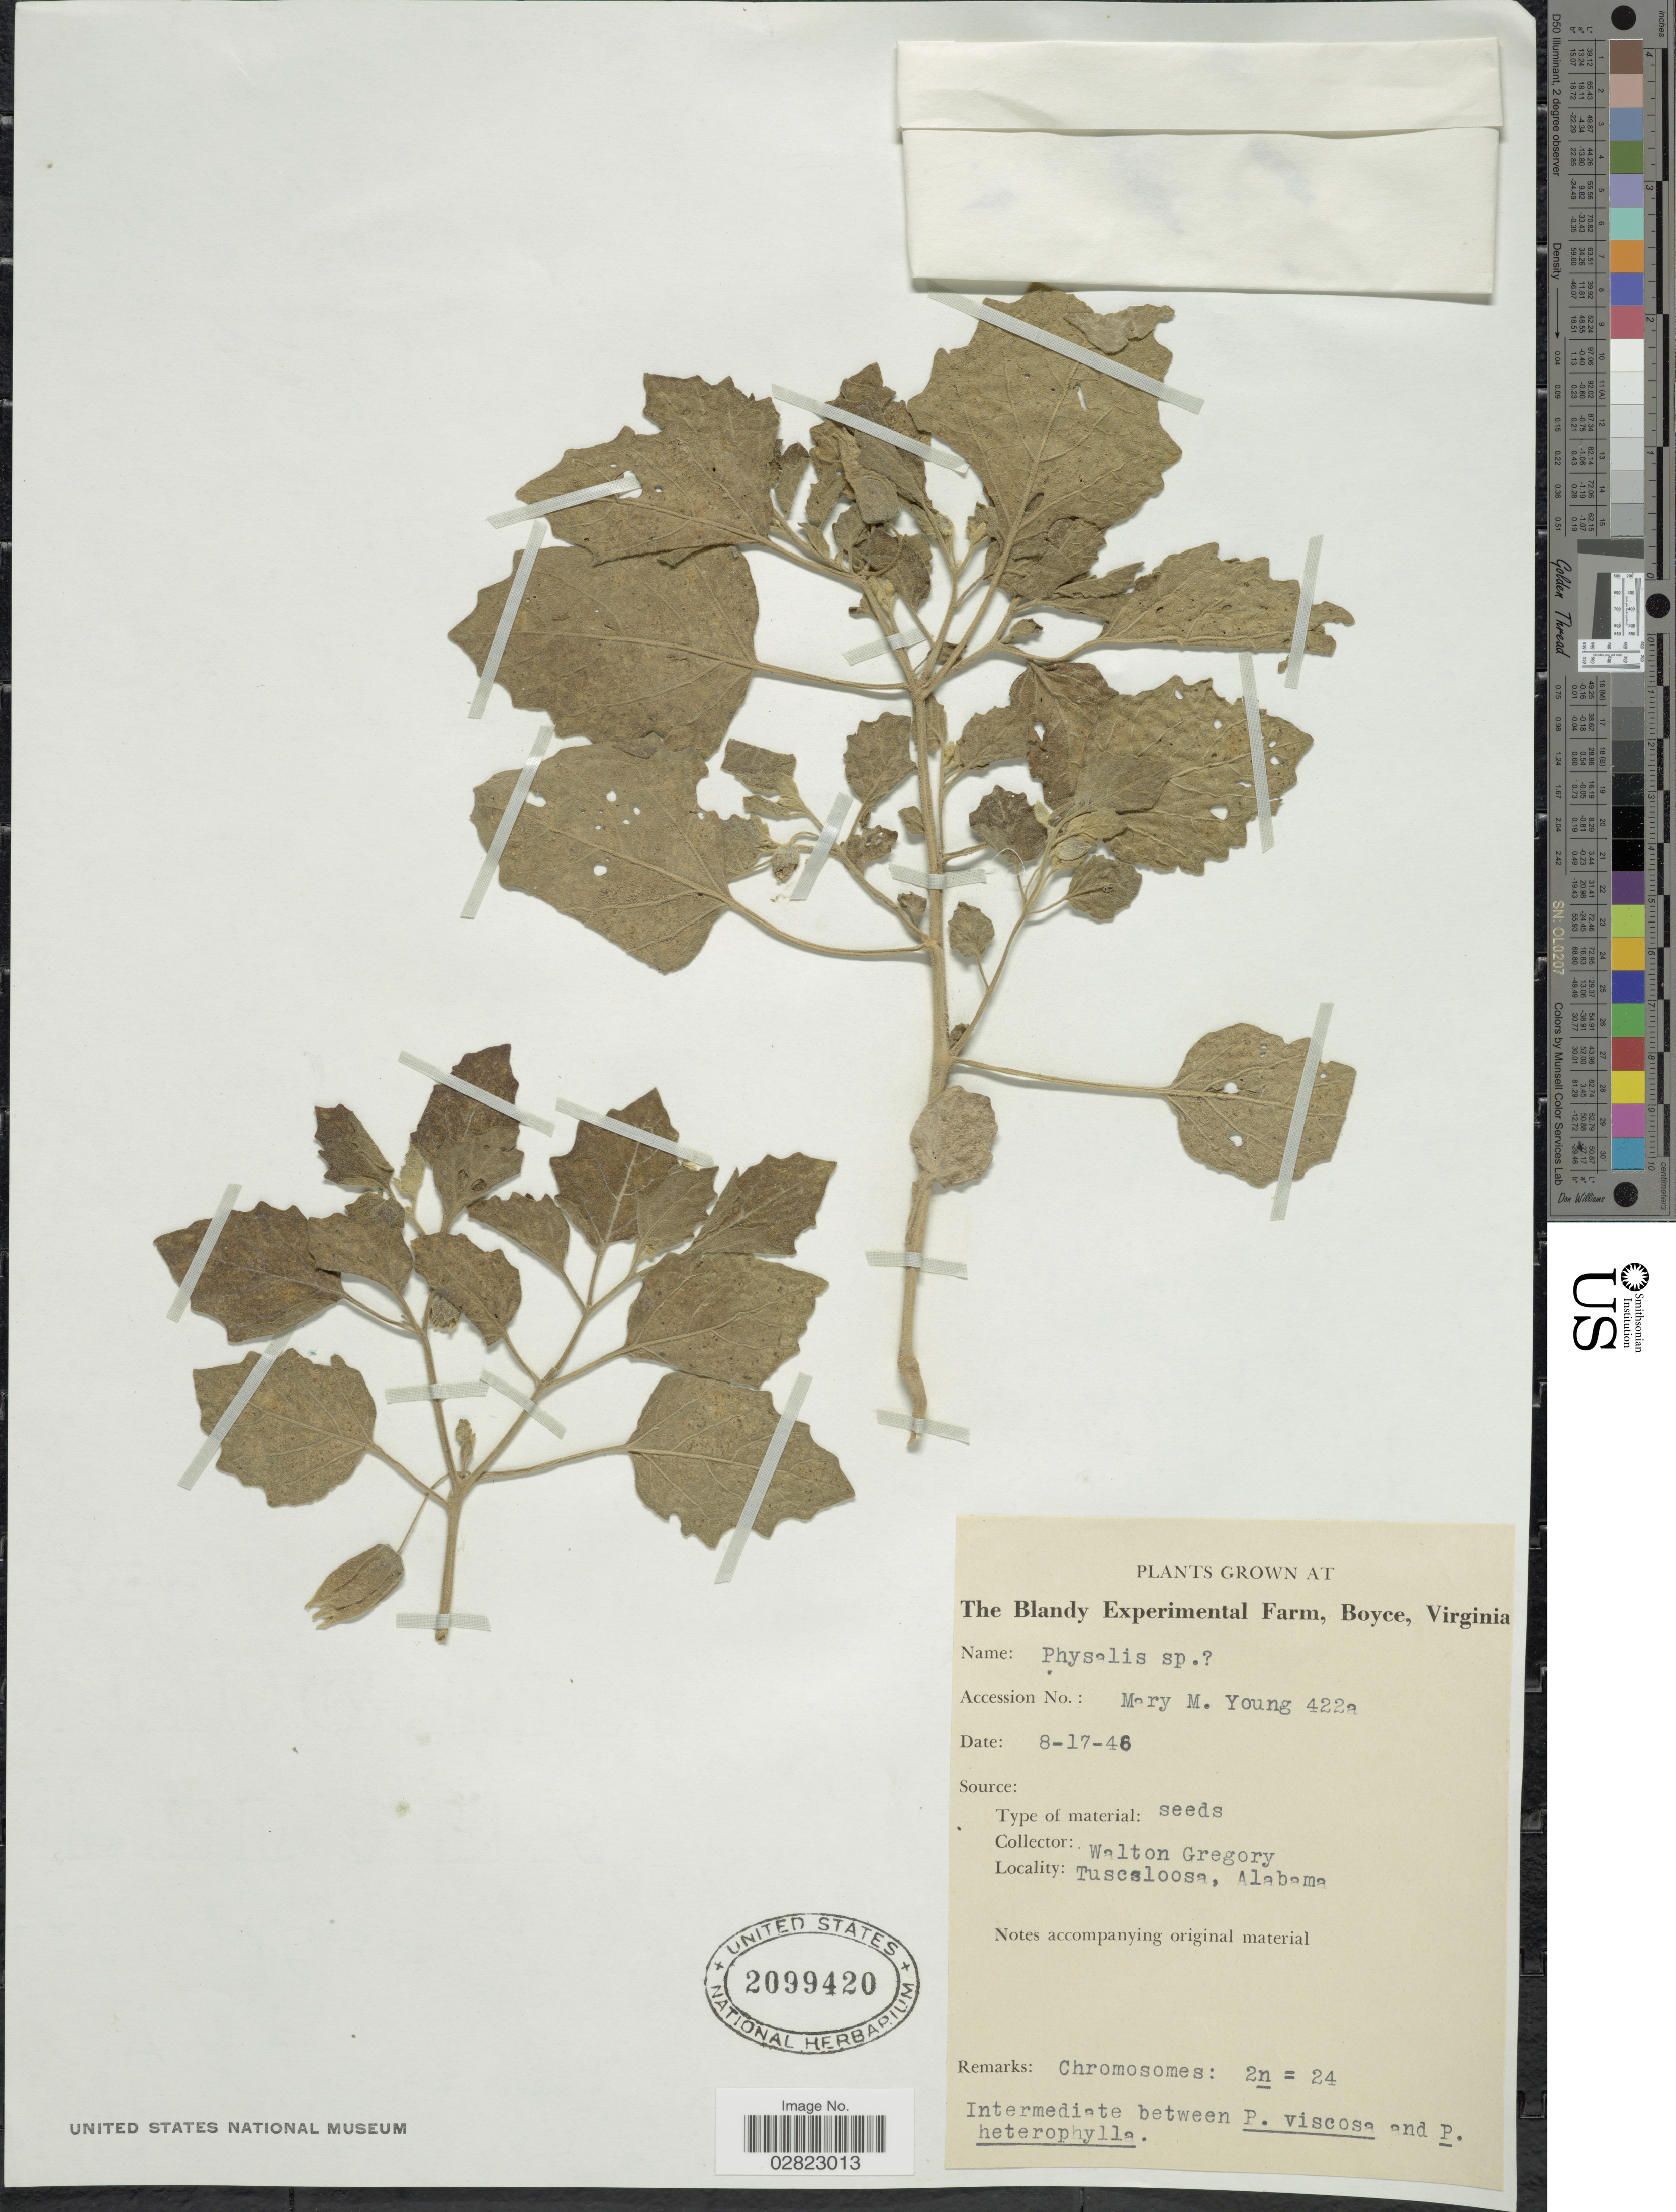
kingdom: Plantae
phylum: Tracheophyta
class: Magnoliopsida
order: Solanales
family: Solanaceae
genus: Physalis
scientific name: Physalis sp.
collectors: W. Gregory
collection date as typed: Transcribed d/m/y: 17/8/48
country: United States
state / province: Virginia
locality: The Blandy Experimental Farm, Boyce.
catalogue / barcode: US 2099420